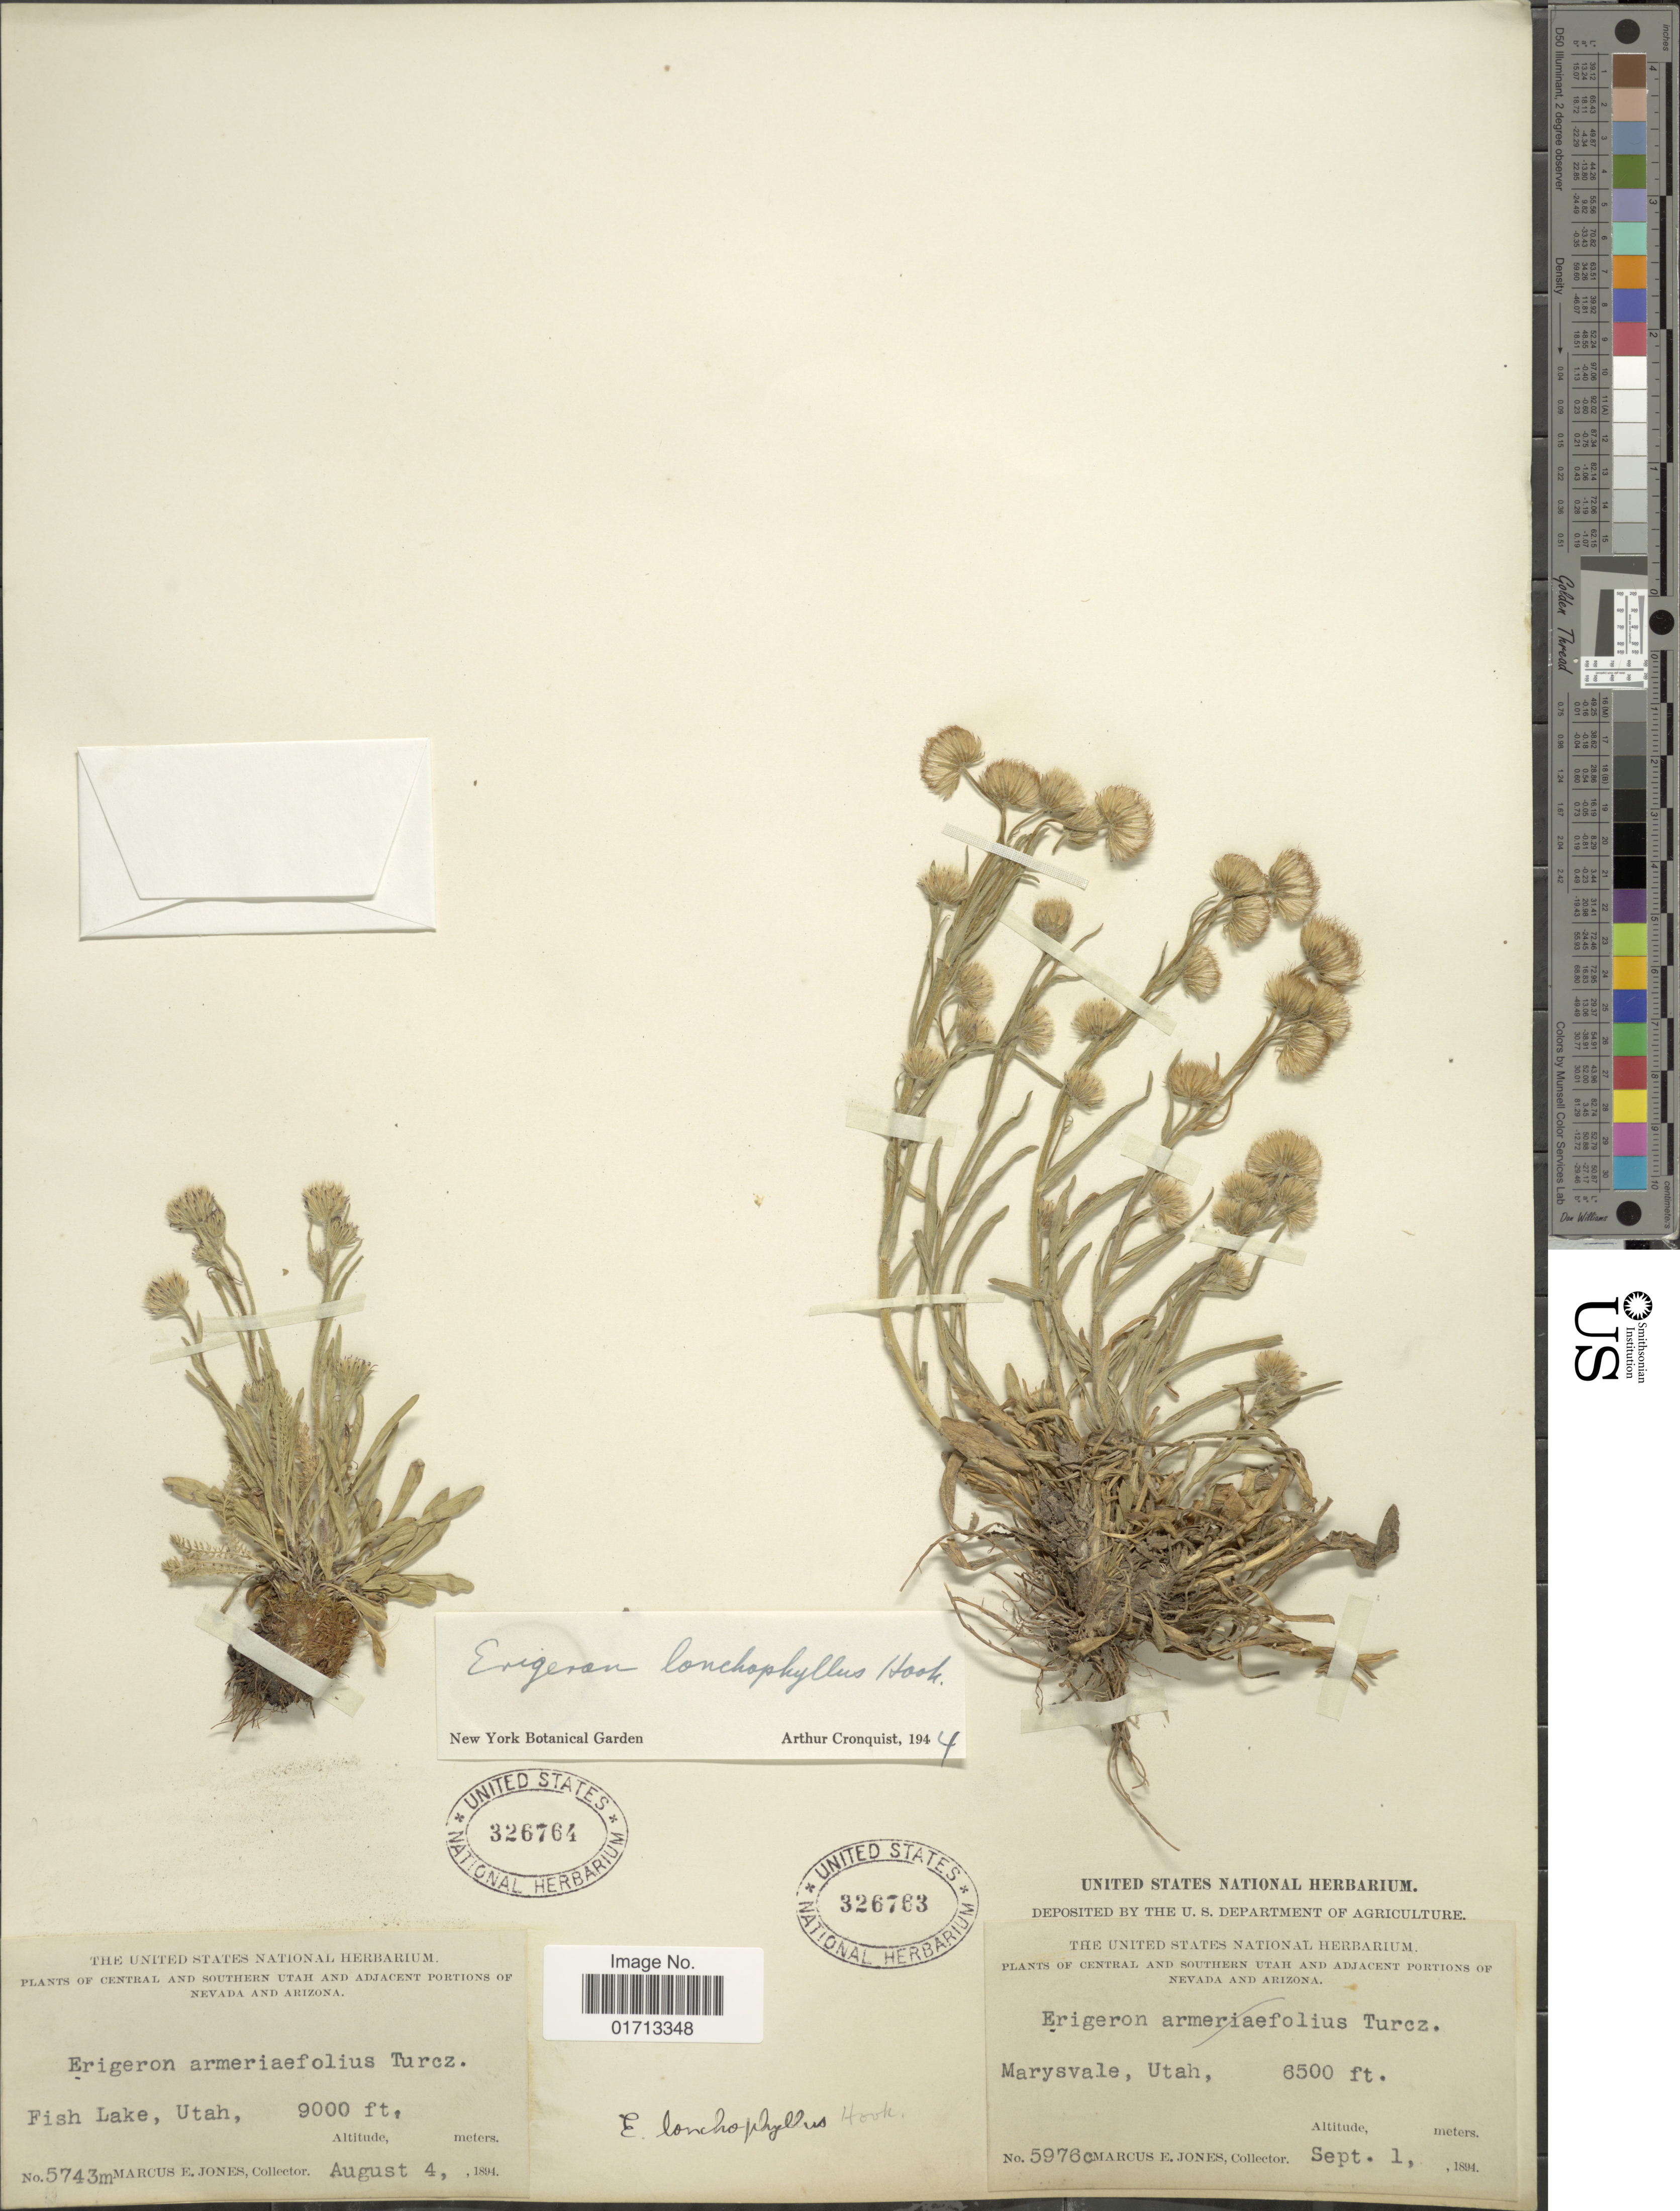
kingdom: Plantae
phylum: Tracheophyta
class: Magnoliopsida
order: Asterales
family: Asteraceae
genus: Erigeron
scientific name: Erigeron lonchophyllus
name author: Hook.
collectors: M. E. Jones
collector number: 5976c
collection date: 1894-09-01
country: United States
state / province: Utah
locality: Central and Southern Utah. Marysvale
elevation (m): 1981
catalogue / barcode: US 326763